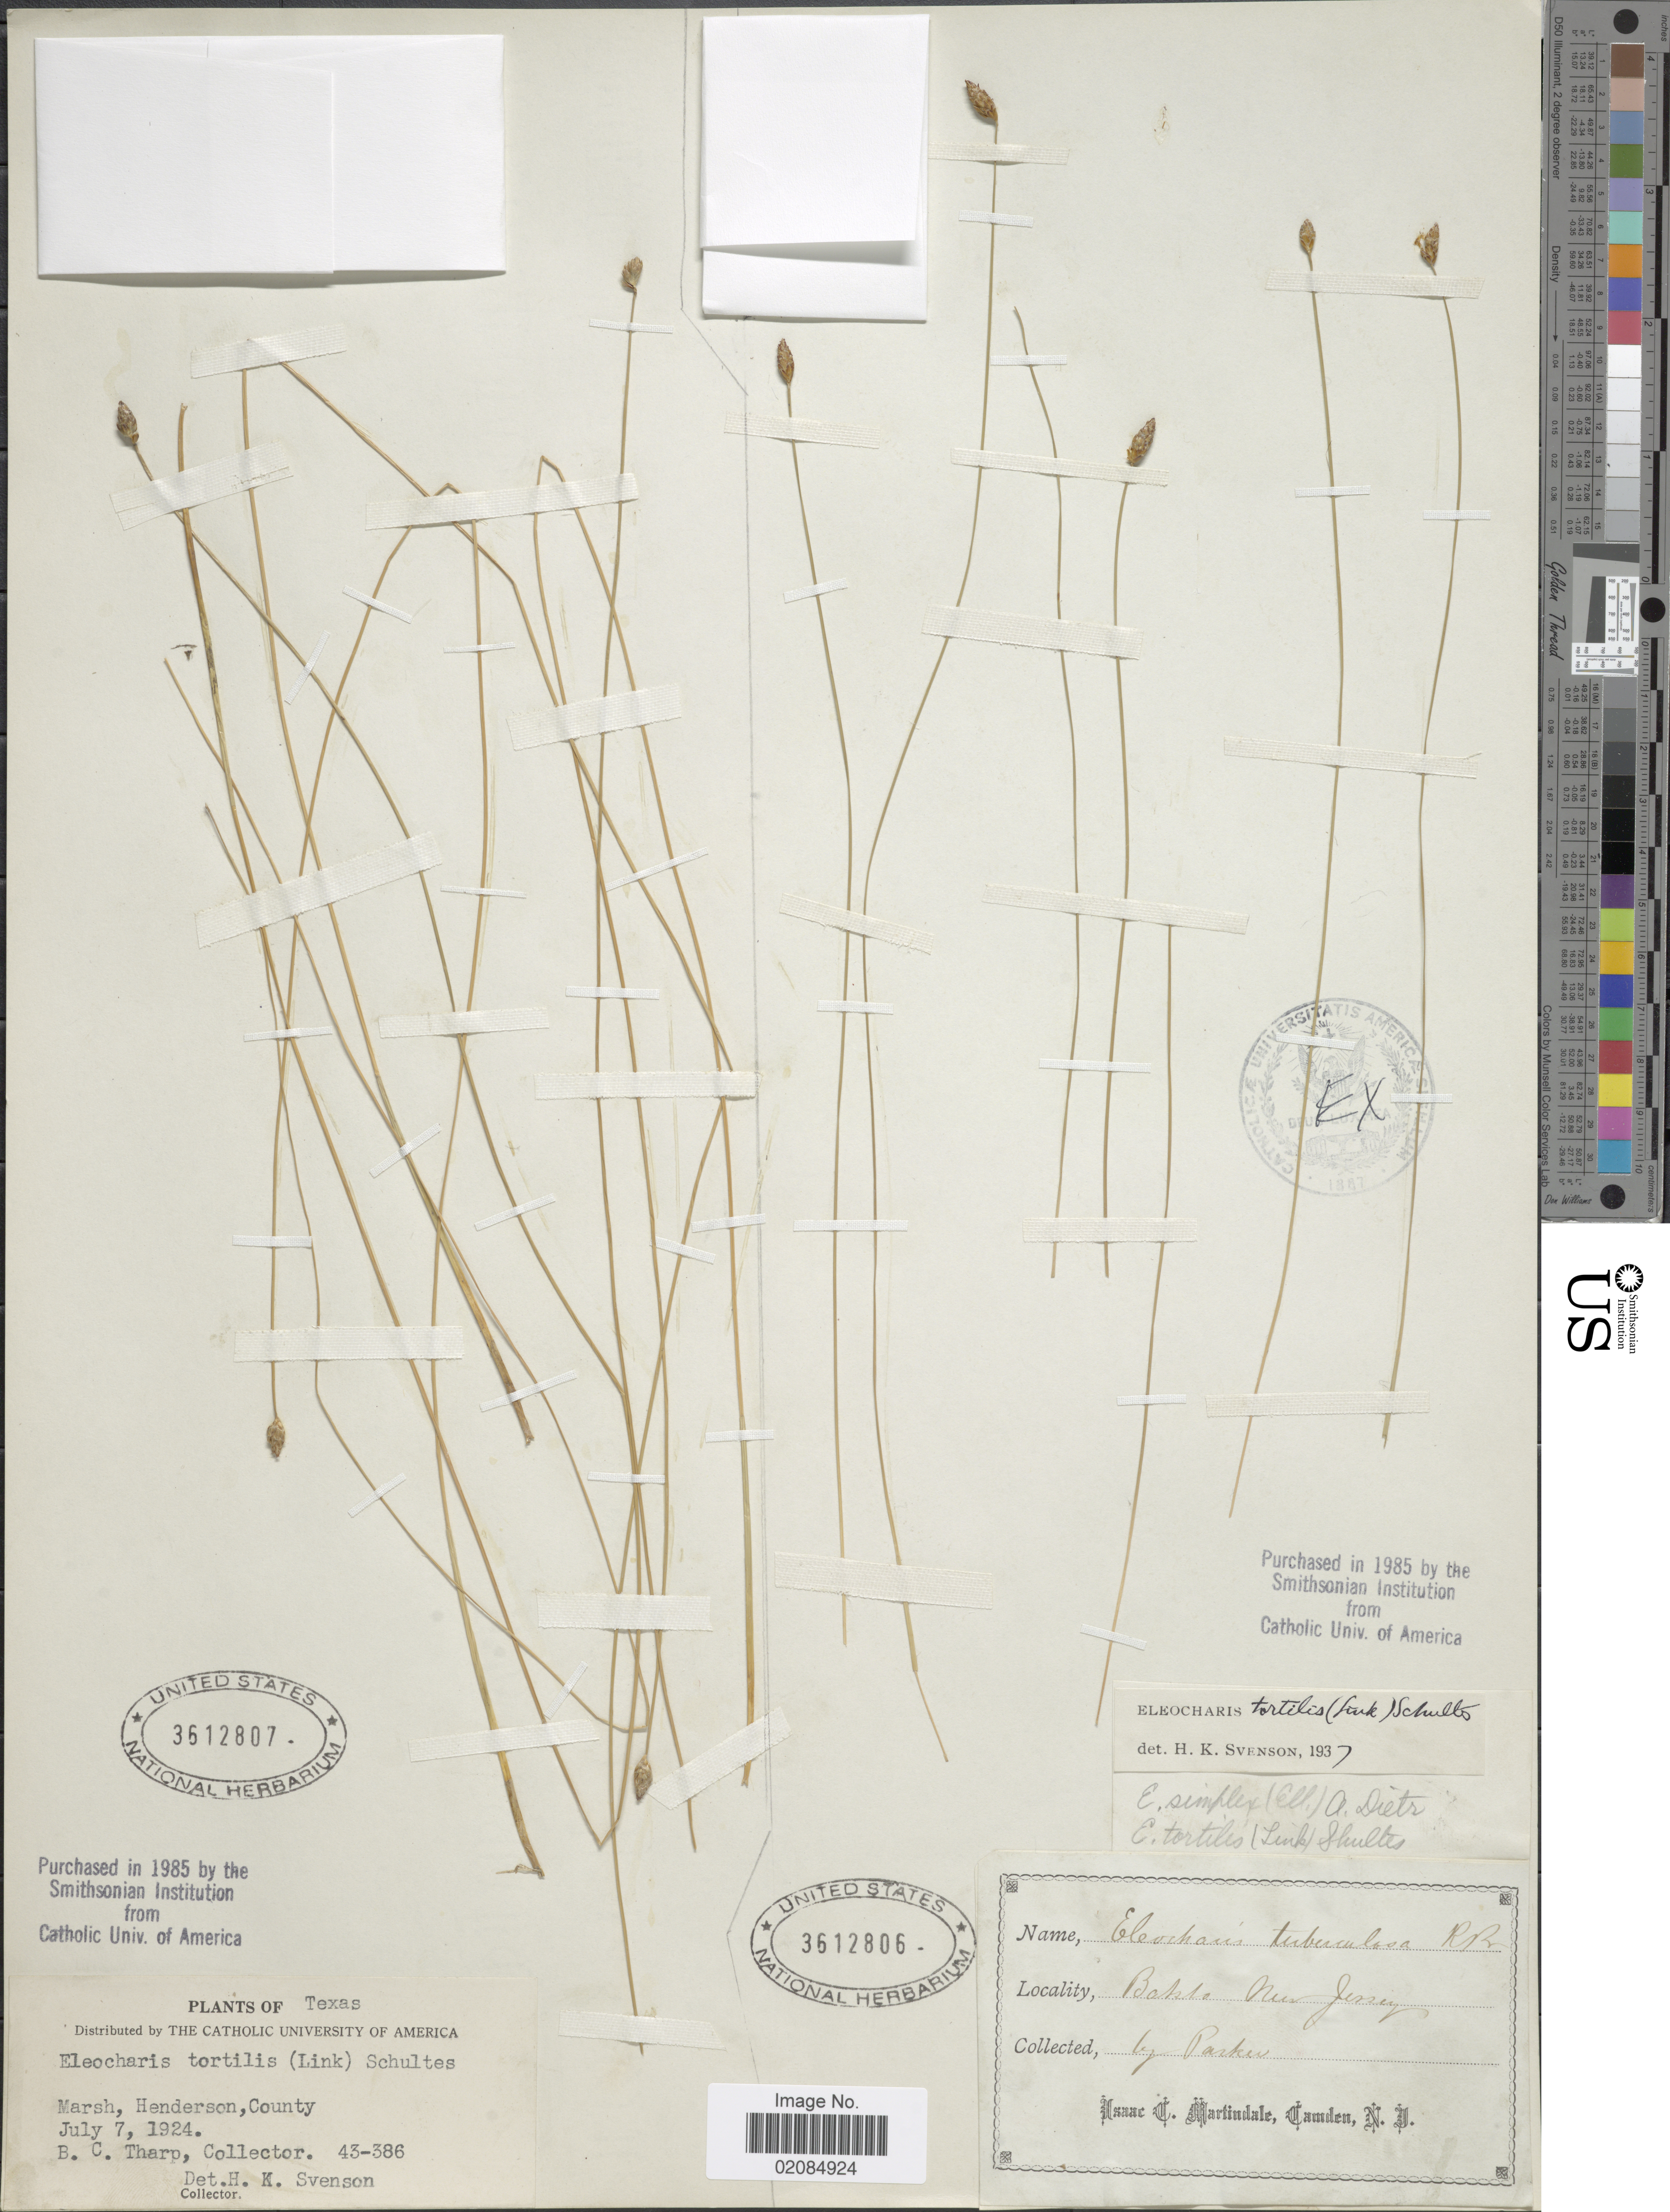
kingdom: Plantae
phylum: Tracheophyta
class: Liliopsida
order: Poales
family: Cyperaceae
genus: Eleocharis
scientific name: Eleocharis tortilis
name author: (Link) Schult.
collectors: -. Parker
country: United States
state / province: New Jersey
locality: Batsto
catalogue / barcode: US 3612806-2